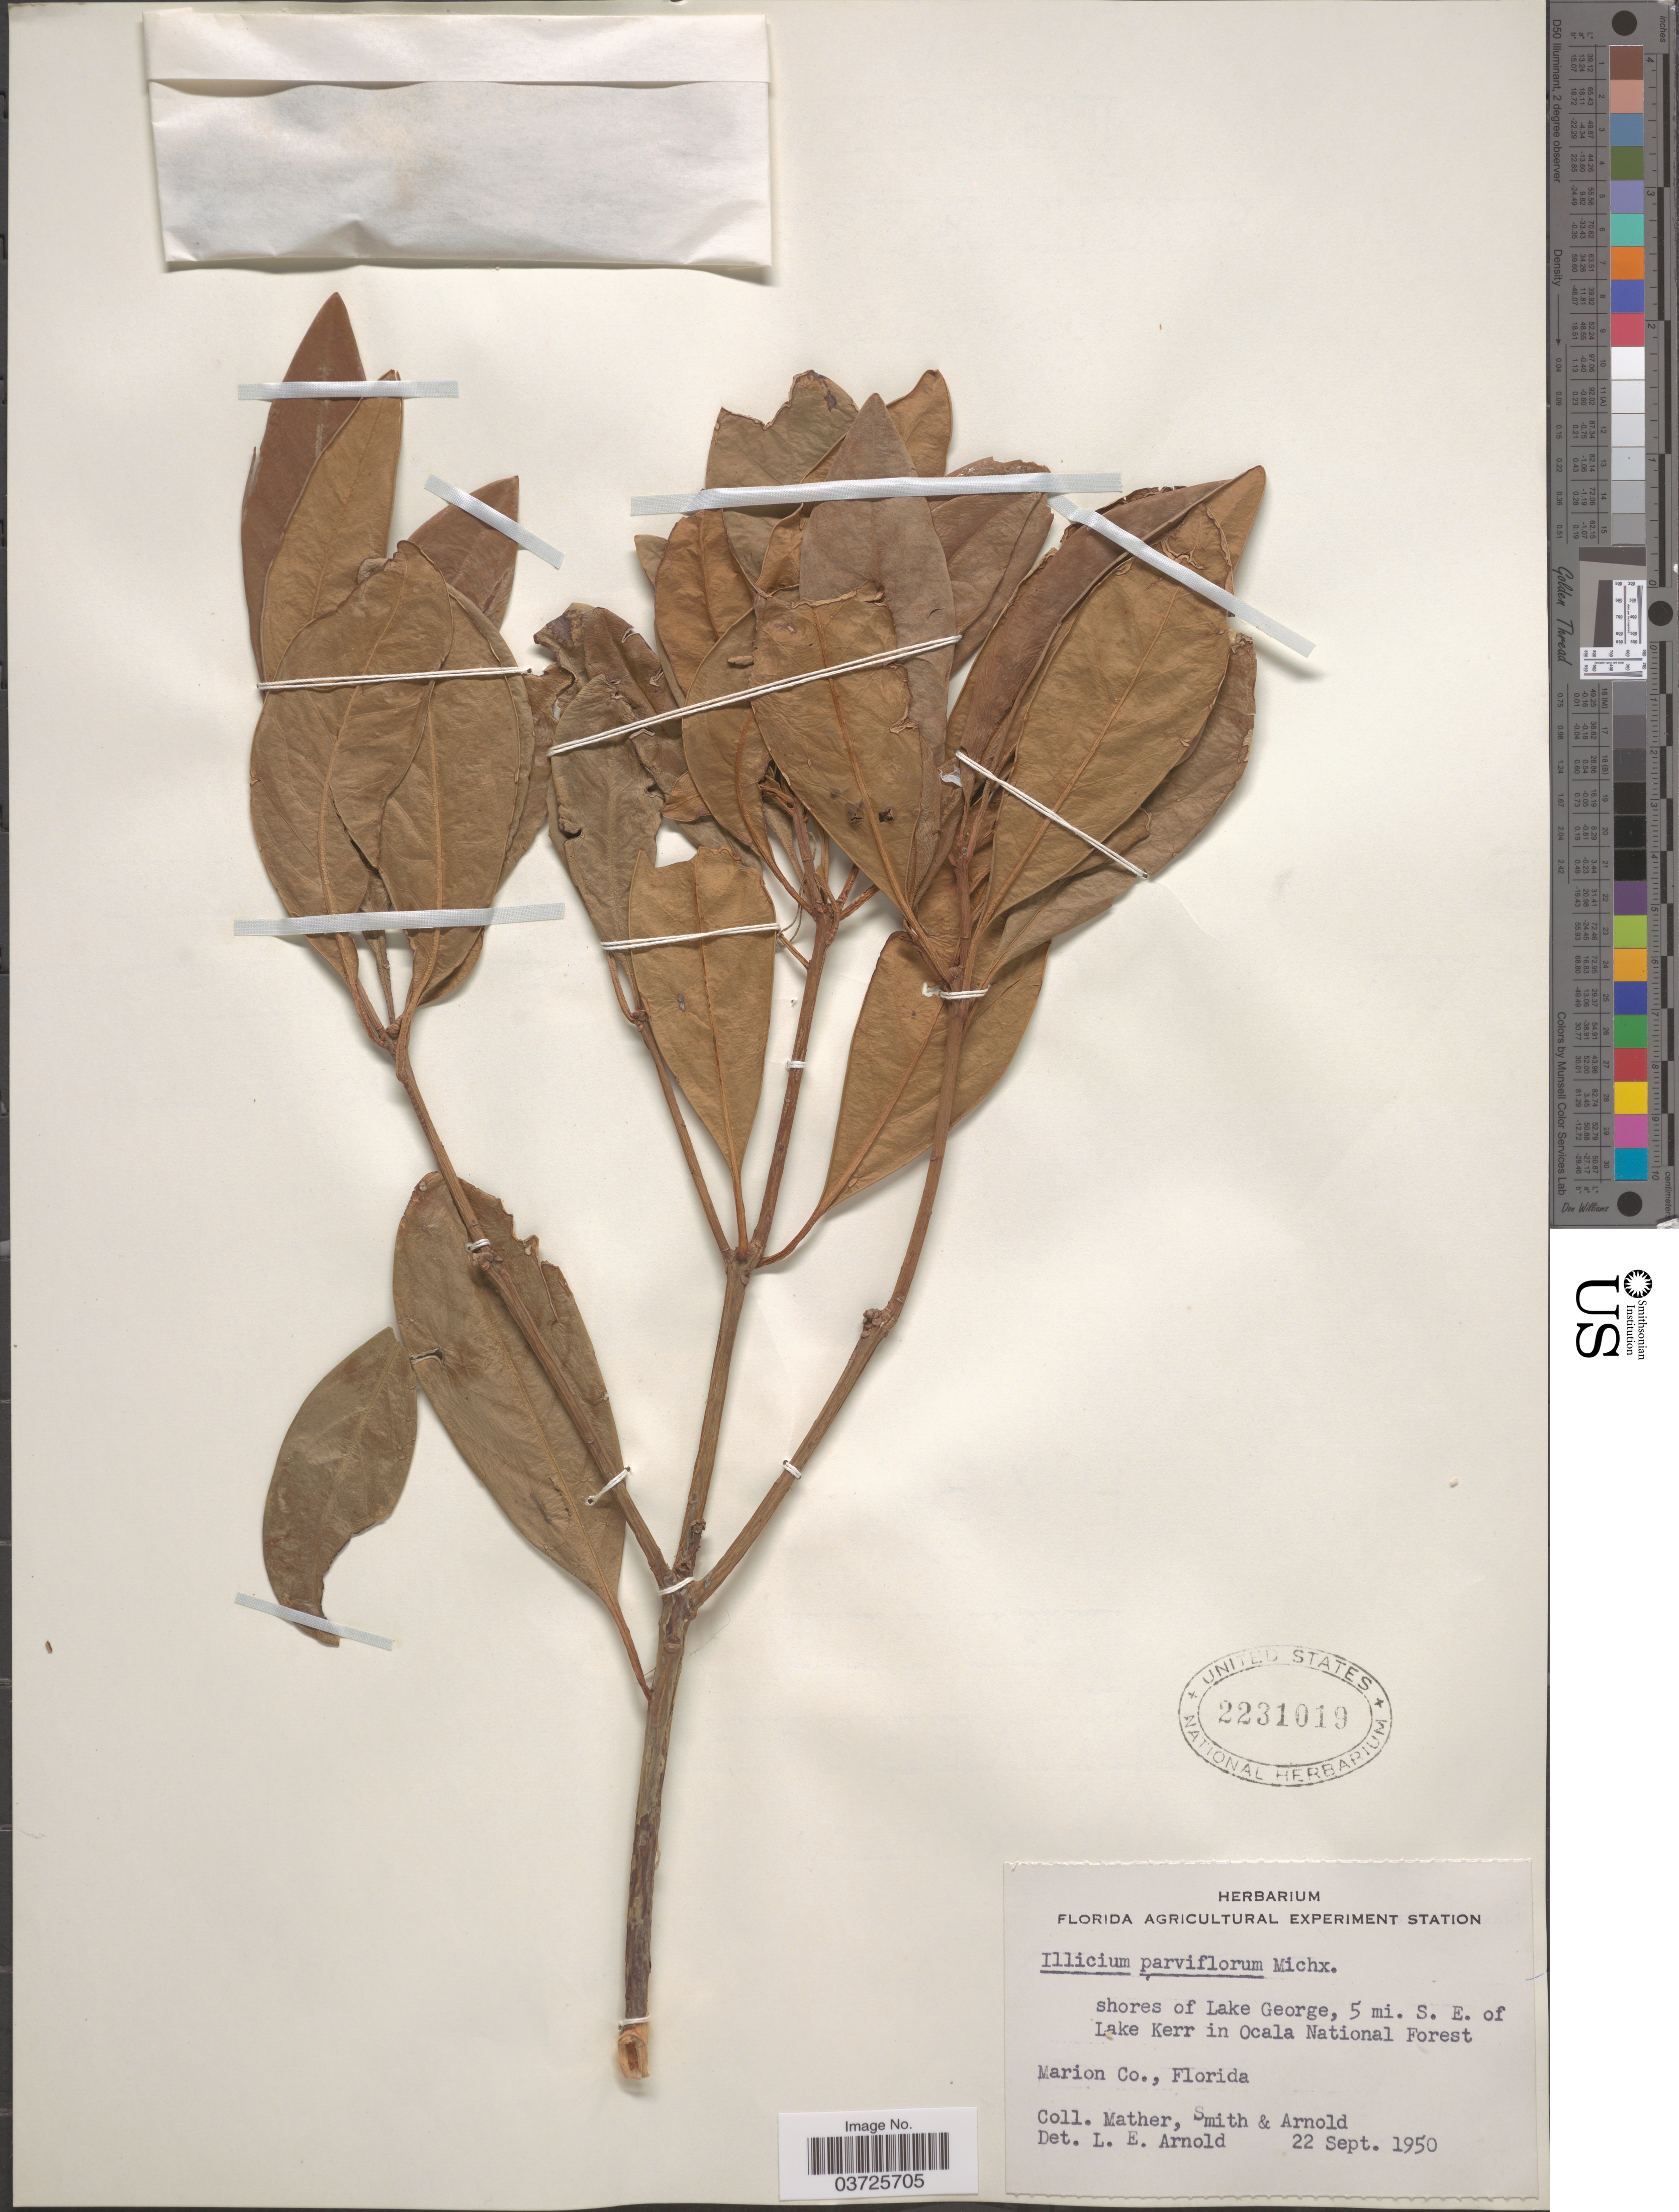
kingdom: Plantae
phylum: Tracheophyta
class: Magnoliopsida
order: Austrobaileyales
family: Schisandraceae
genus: Illicium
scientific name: Illicium parviflorum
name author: Michx. ex Vent.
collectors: Mather, -- Smith & -. Arnold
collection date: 1950-09-22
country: United States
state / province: Florida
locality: Shores of Lake George, 5 mi. S. E. of Lake Kerr in Ocala National Forest. Marion Co.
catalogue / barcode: US 2231019